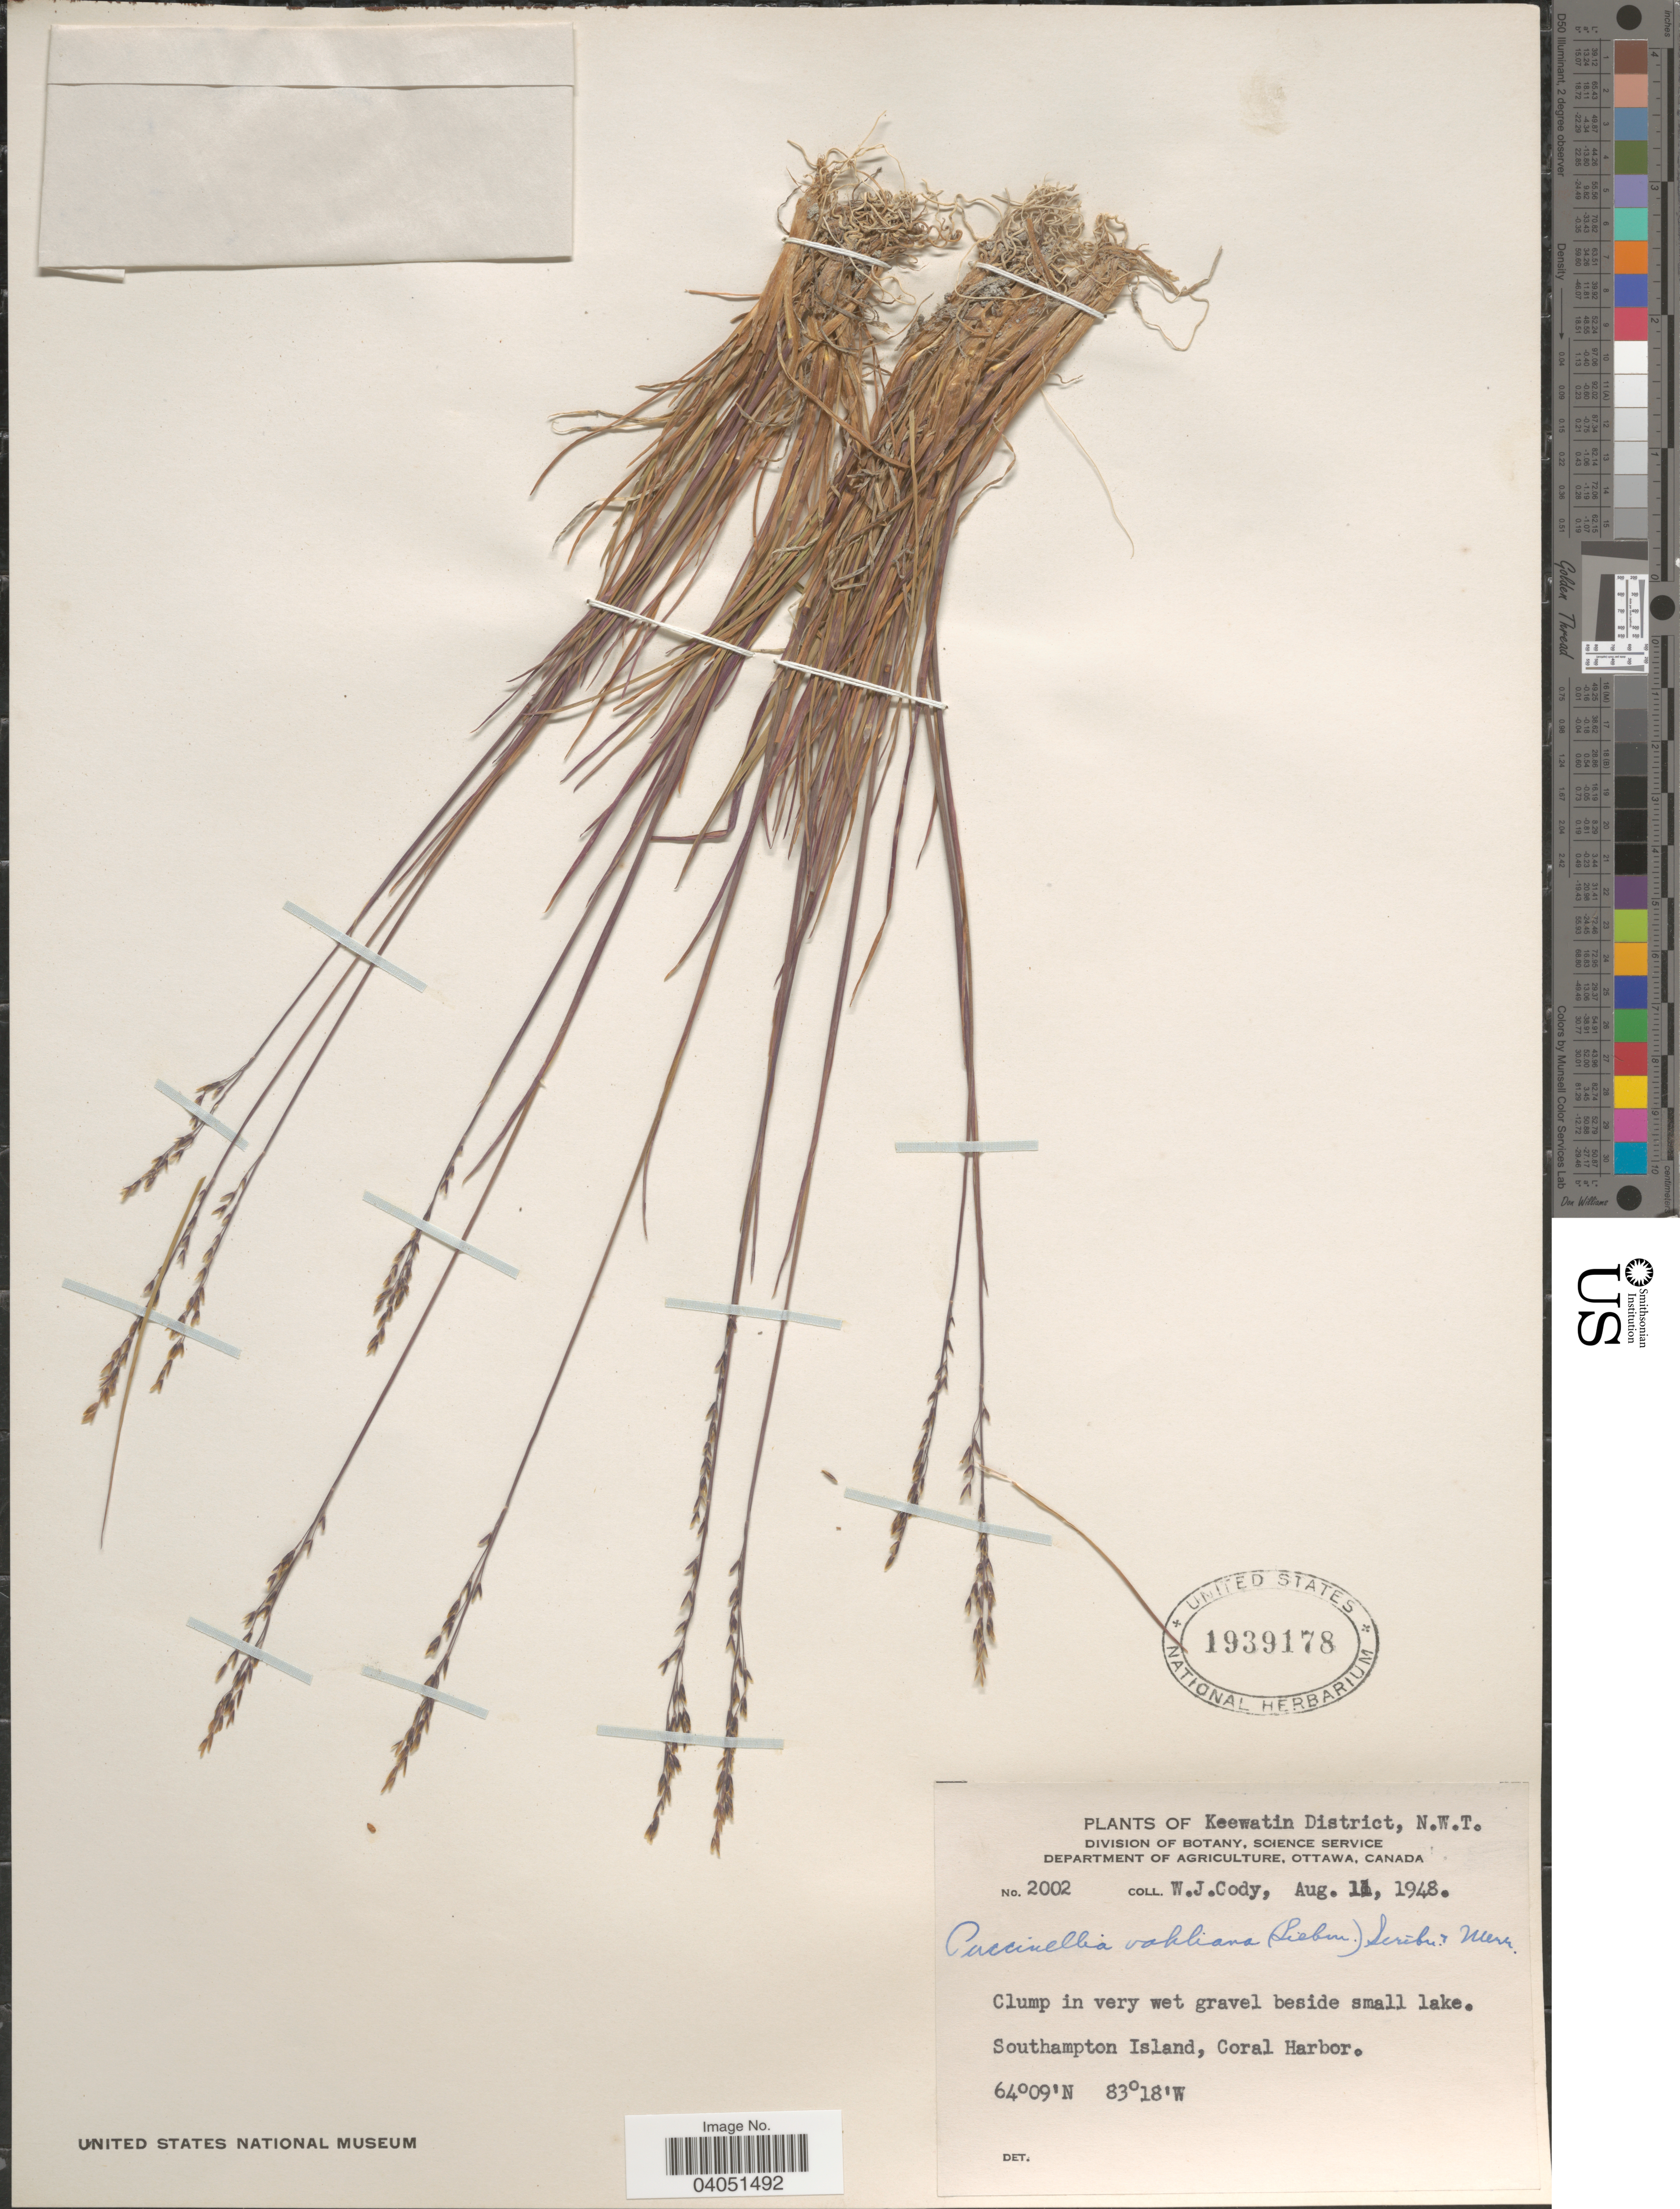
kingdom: Plantae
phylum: Tracheophyta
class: Liliopsida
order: Poales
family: Poaceae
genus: Puccinellia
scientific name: Puccinellia vahliana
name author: (Lange) Fernald & Weath.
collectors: W. Cody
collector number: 2002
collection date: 1948-08-11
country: Canada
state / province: Northwest Territories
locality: Keewatin Dist. Clump in very wet gravel beside small lake. Southampton Island, Coral Harbor.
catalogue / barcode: US 1939178